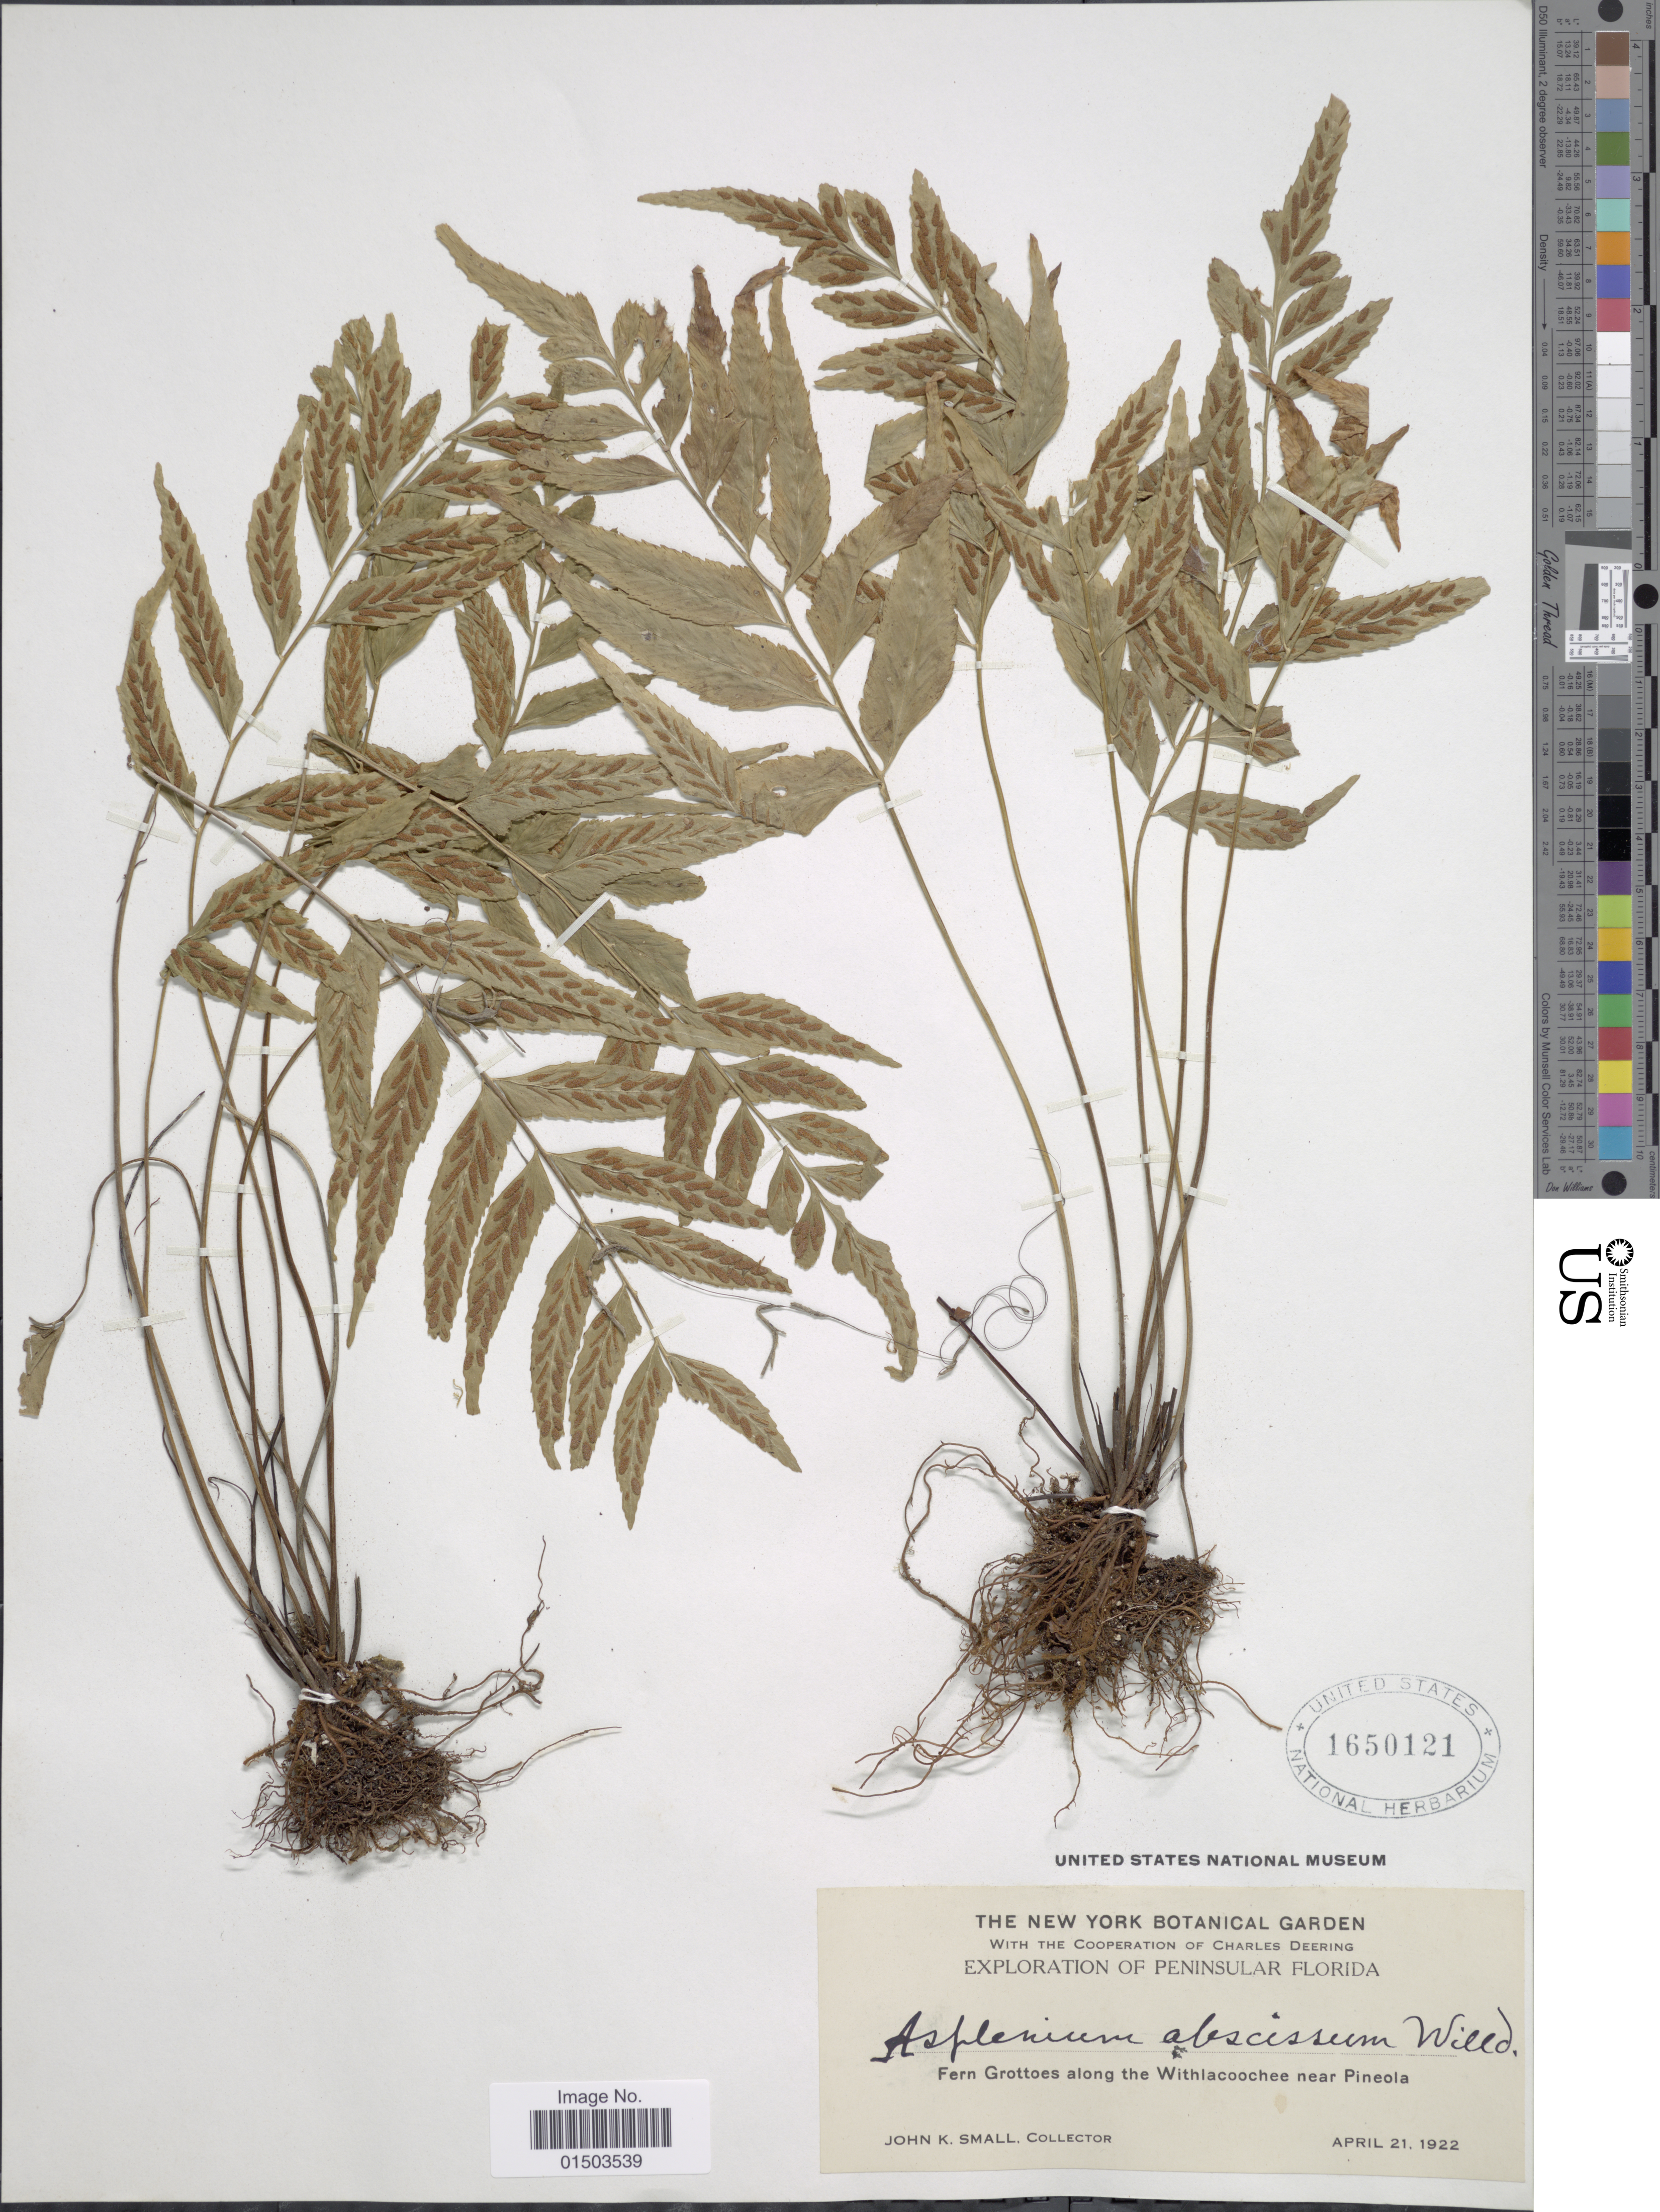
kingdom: Plantae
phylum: Tracheophyta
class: Polypodiopsida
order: Polypodiales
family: Aspleniaceae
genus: Asplenium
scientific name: Asplenium abscissum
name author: Willd.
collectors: J. K. Small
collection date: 1922-04-21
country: United States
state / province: Florida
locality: Peninsular Florida, Fern Grottoes along the Withlacoochee near Pineola.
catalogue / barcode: US 1650121